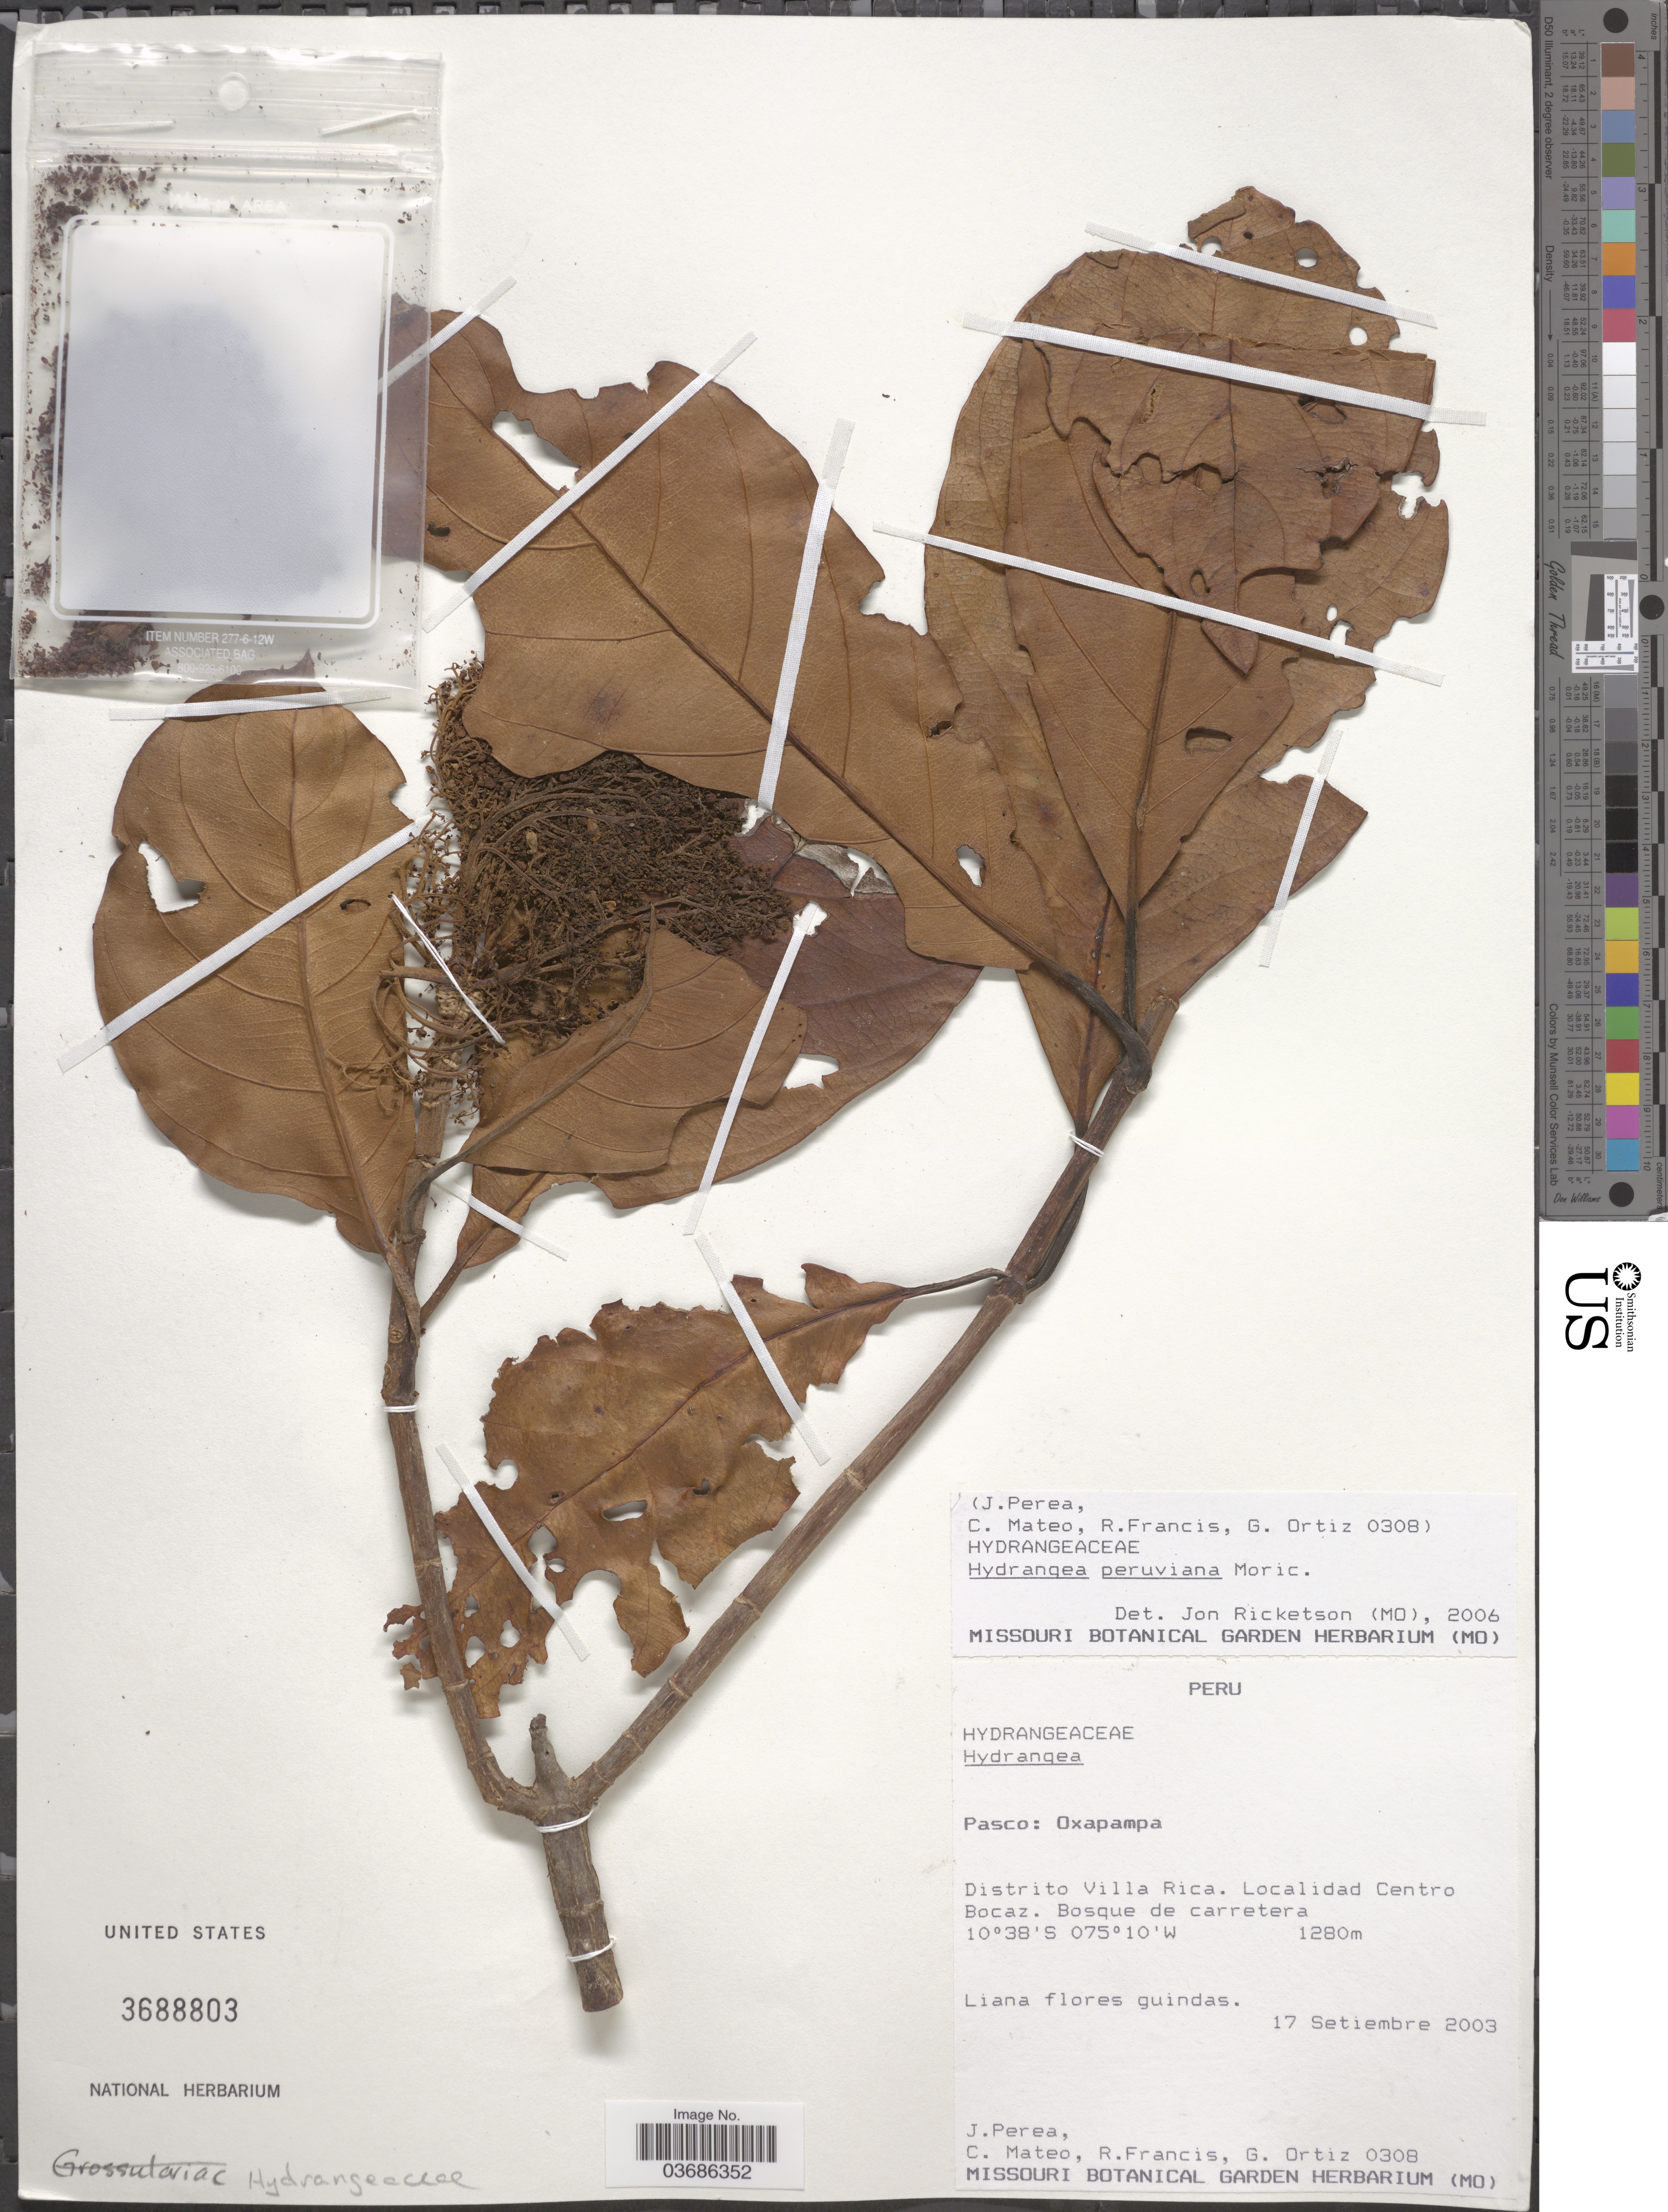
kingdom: Plantae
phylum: Tracheophyta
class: Magnoliopsida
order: Cornales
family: Hydrangeaceae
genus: Hydrangea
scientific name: Hydrangea peruviana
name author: Moric.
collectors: J. Perea, C. Mateo, R. Francis & G. Ortiz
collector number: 0308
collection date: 2003-09-17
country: Peru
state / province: Pasco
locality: Oxapampa. Distrito Villa Rica. Localidad Centro Bocaz. Bosque de carretera.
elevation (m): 1280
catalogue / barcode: US 3688803